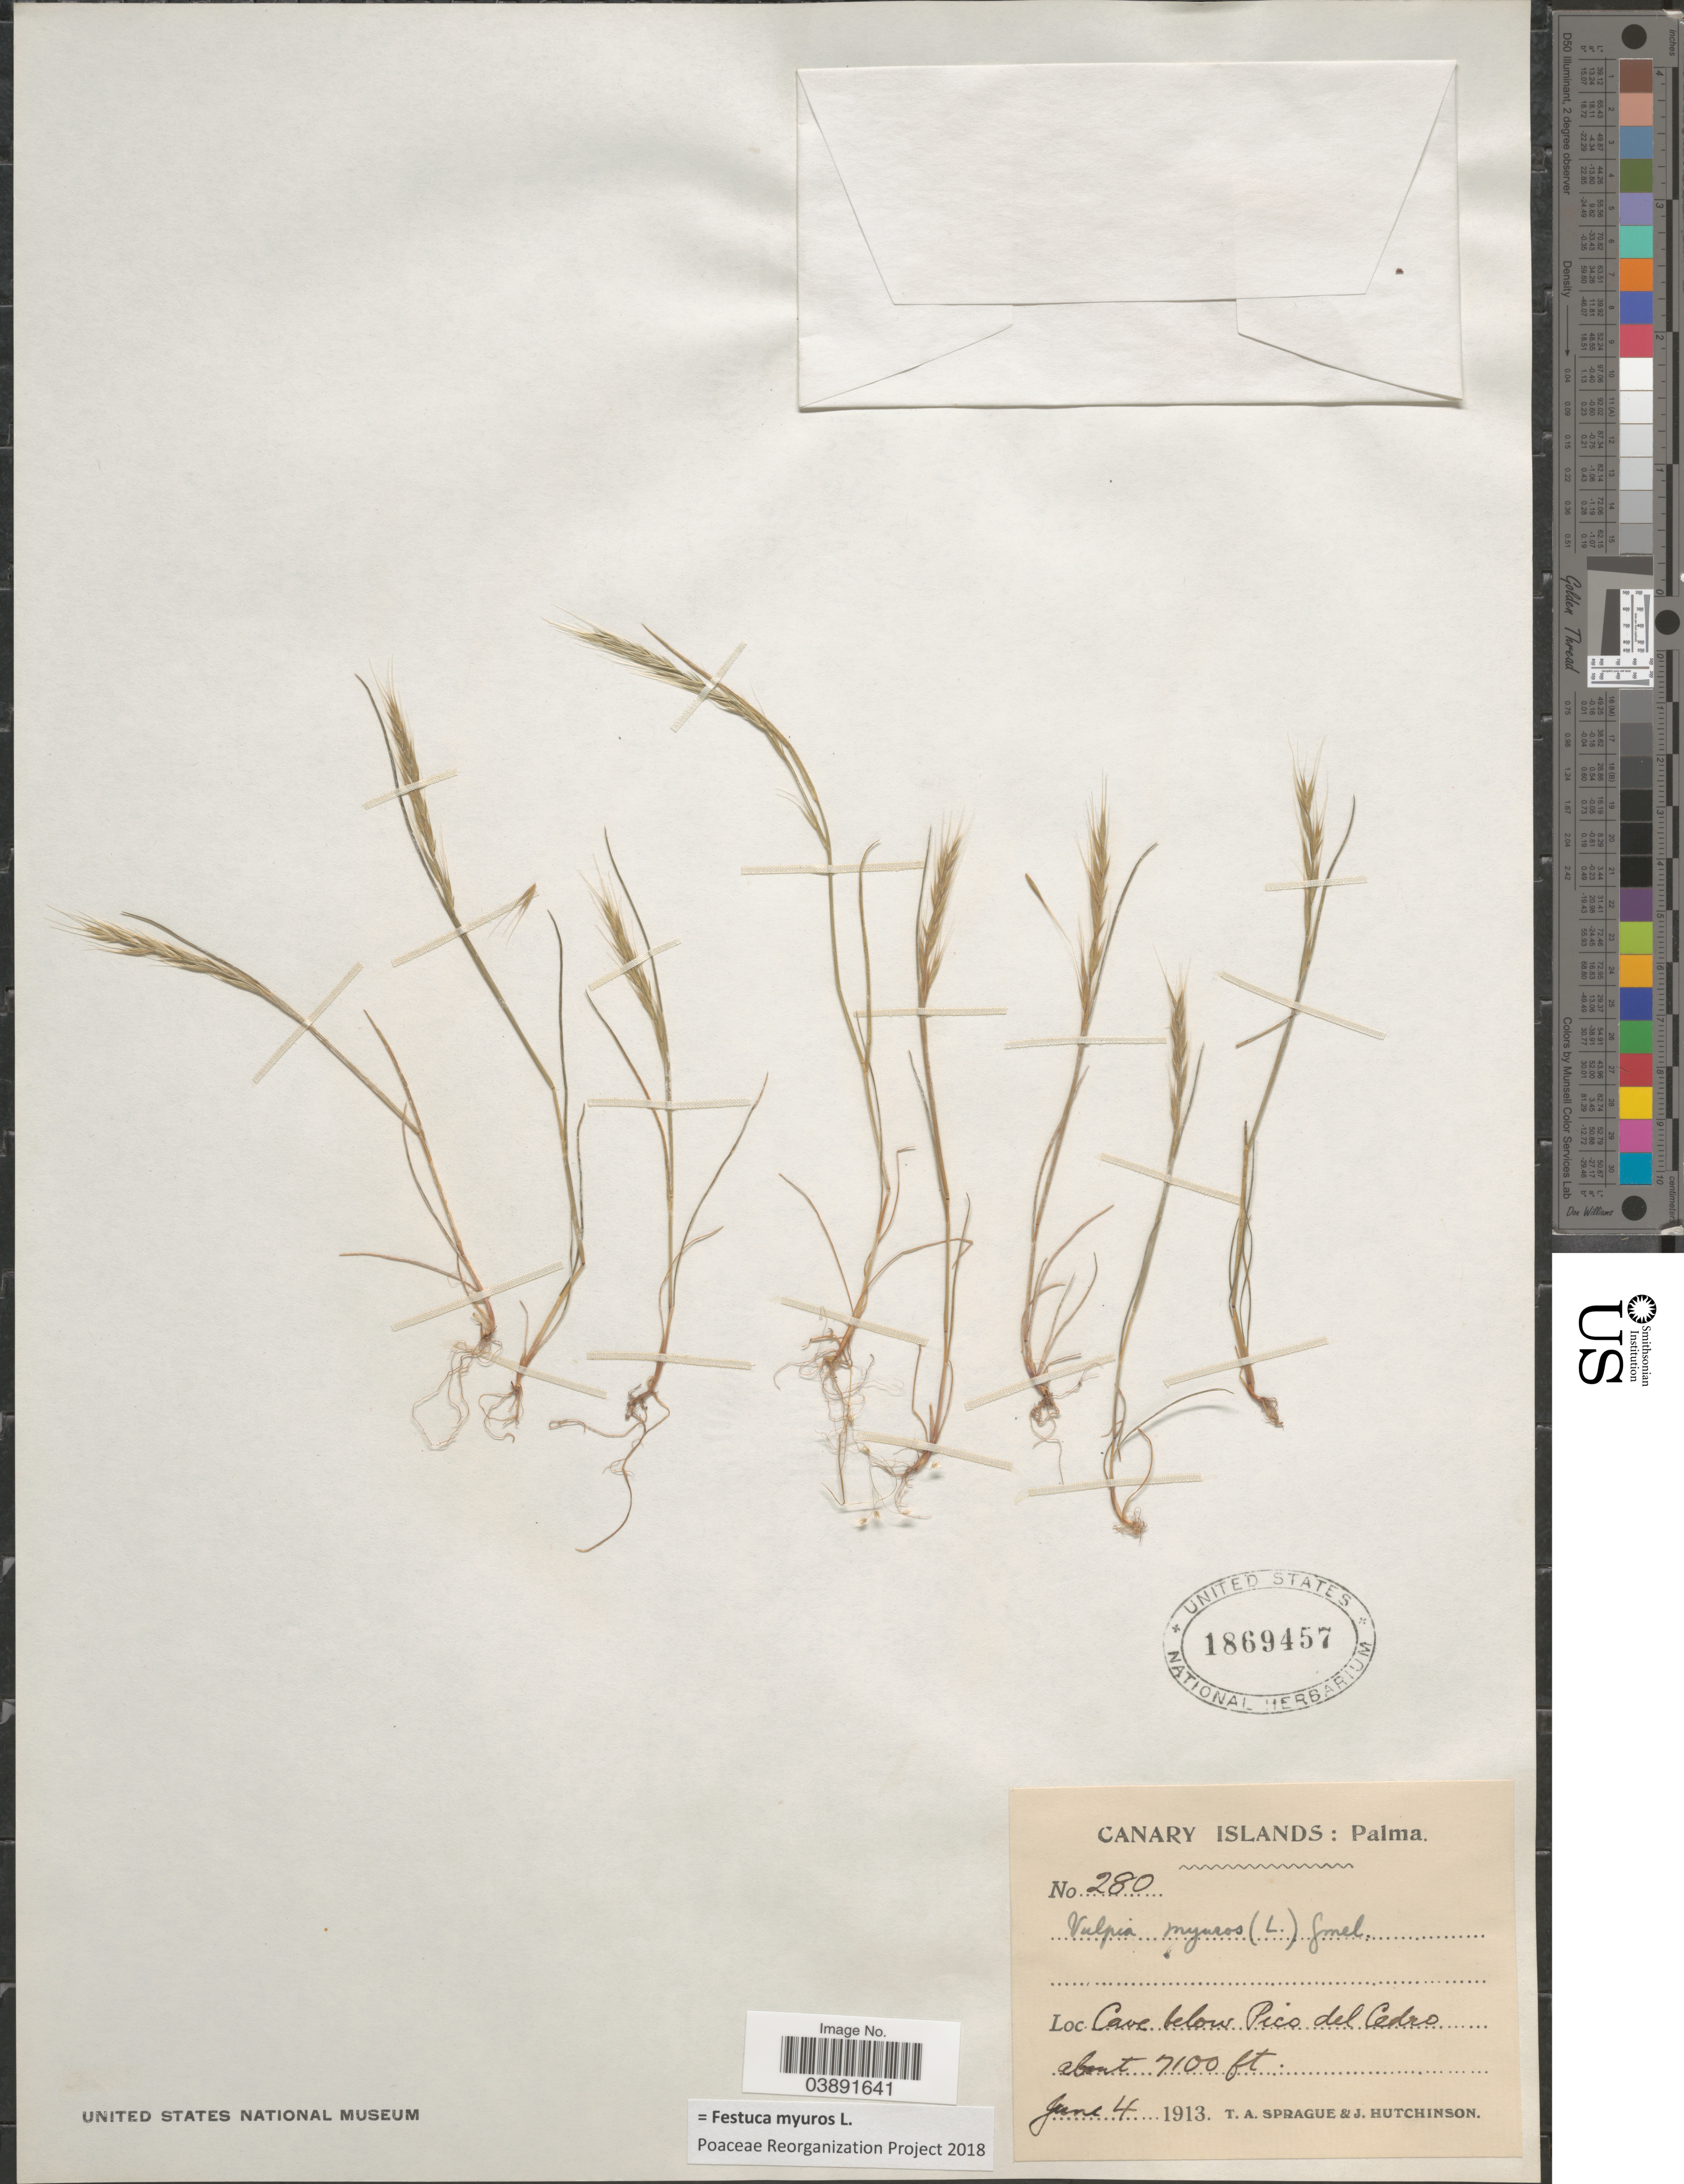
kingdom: Plantae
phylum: Tracheophyta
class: Liliopsida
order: Poales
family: Poaceae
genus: Festuca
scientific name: Festuca myuros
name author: L.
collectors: T. A. Sprague & J. Hutchinson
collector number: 280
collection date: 1913-06-04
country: Spain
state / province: Canarias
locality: Canary Islands: Palma. Cave below Pico del Cedro.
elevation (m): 2164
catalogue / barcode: US 1869457